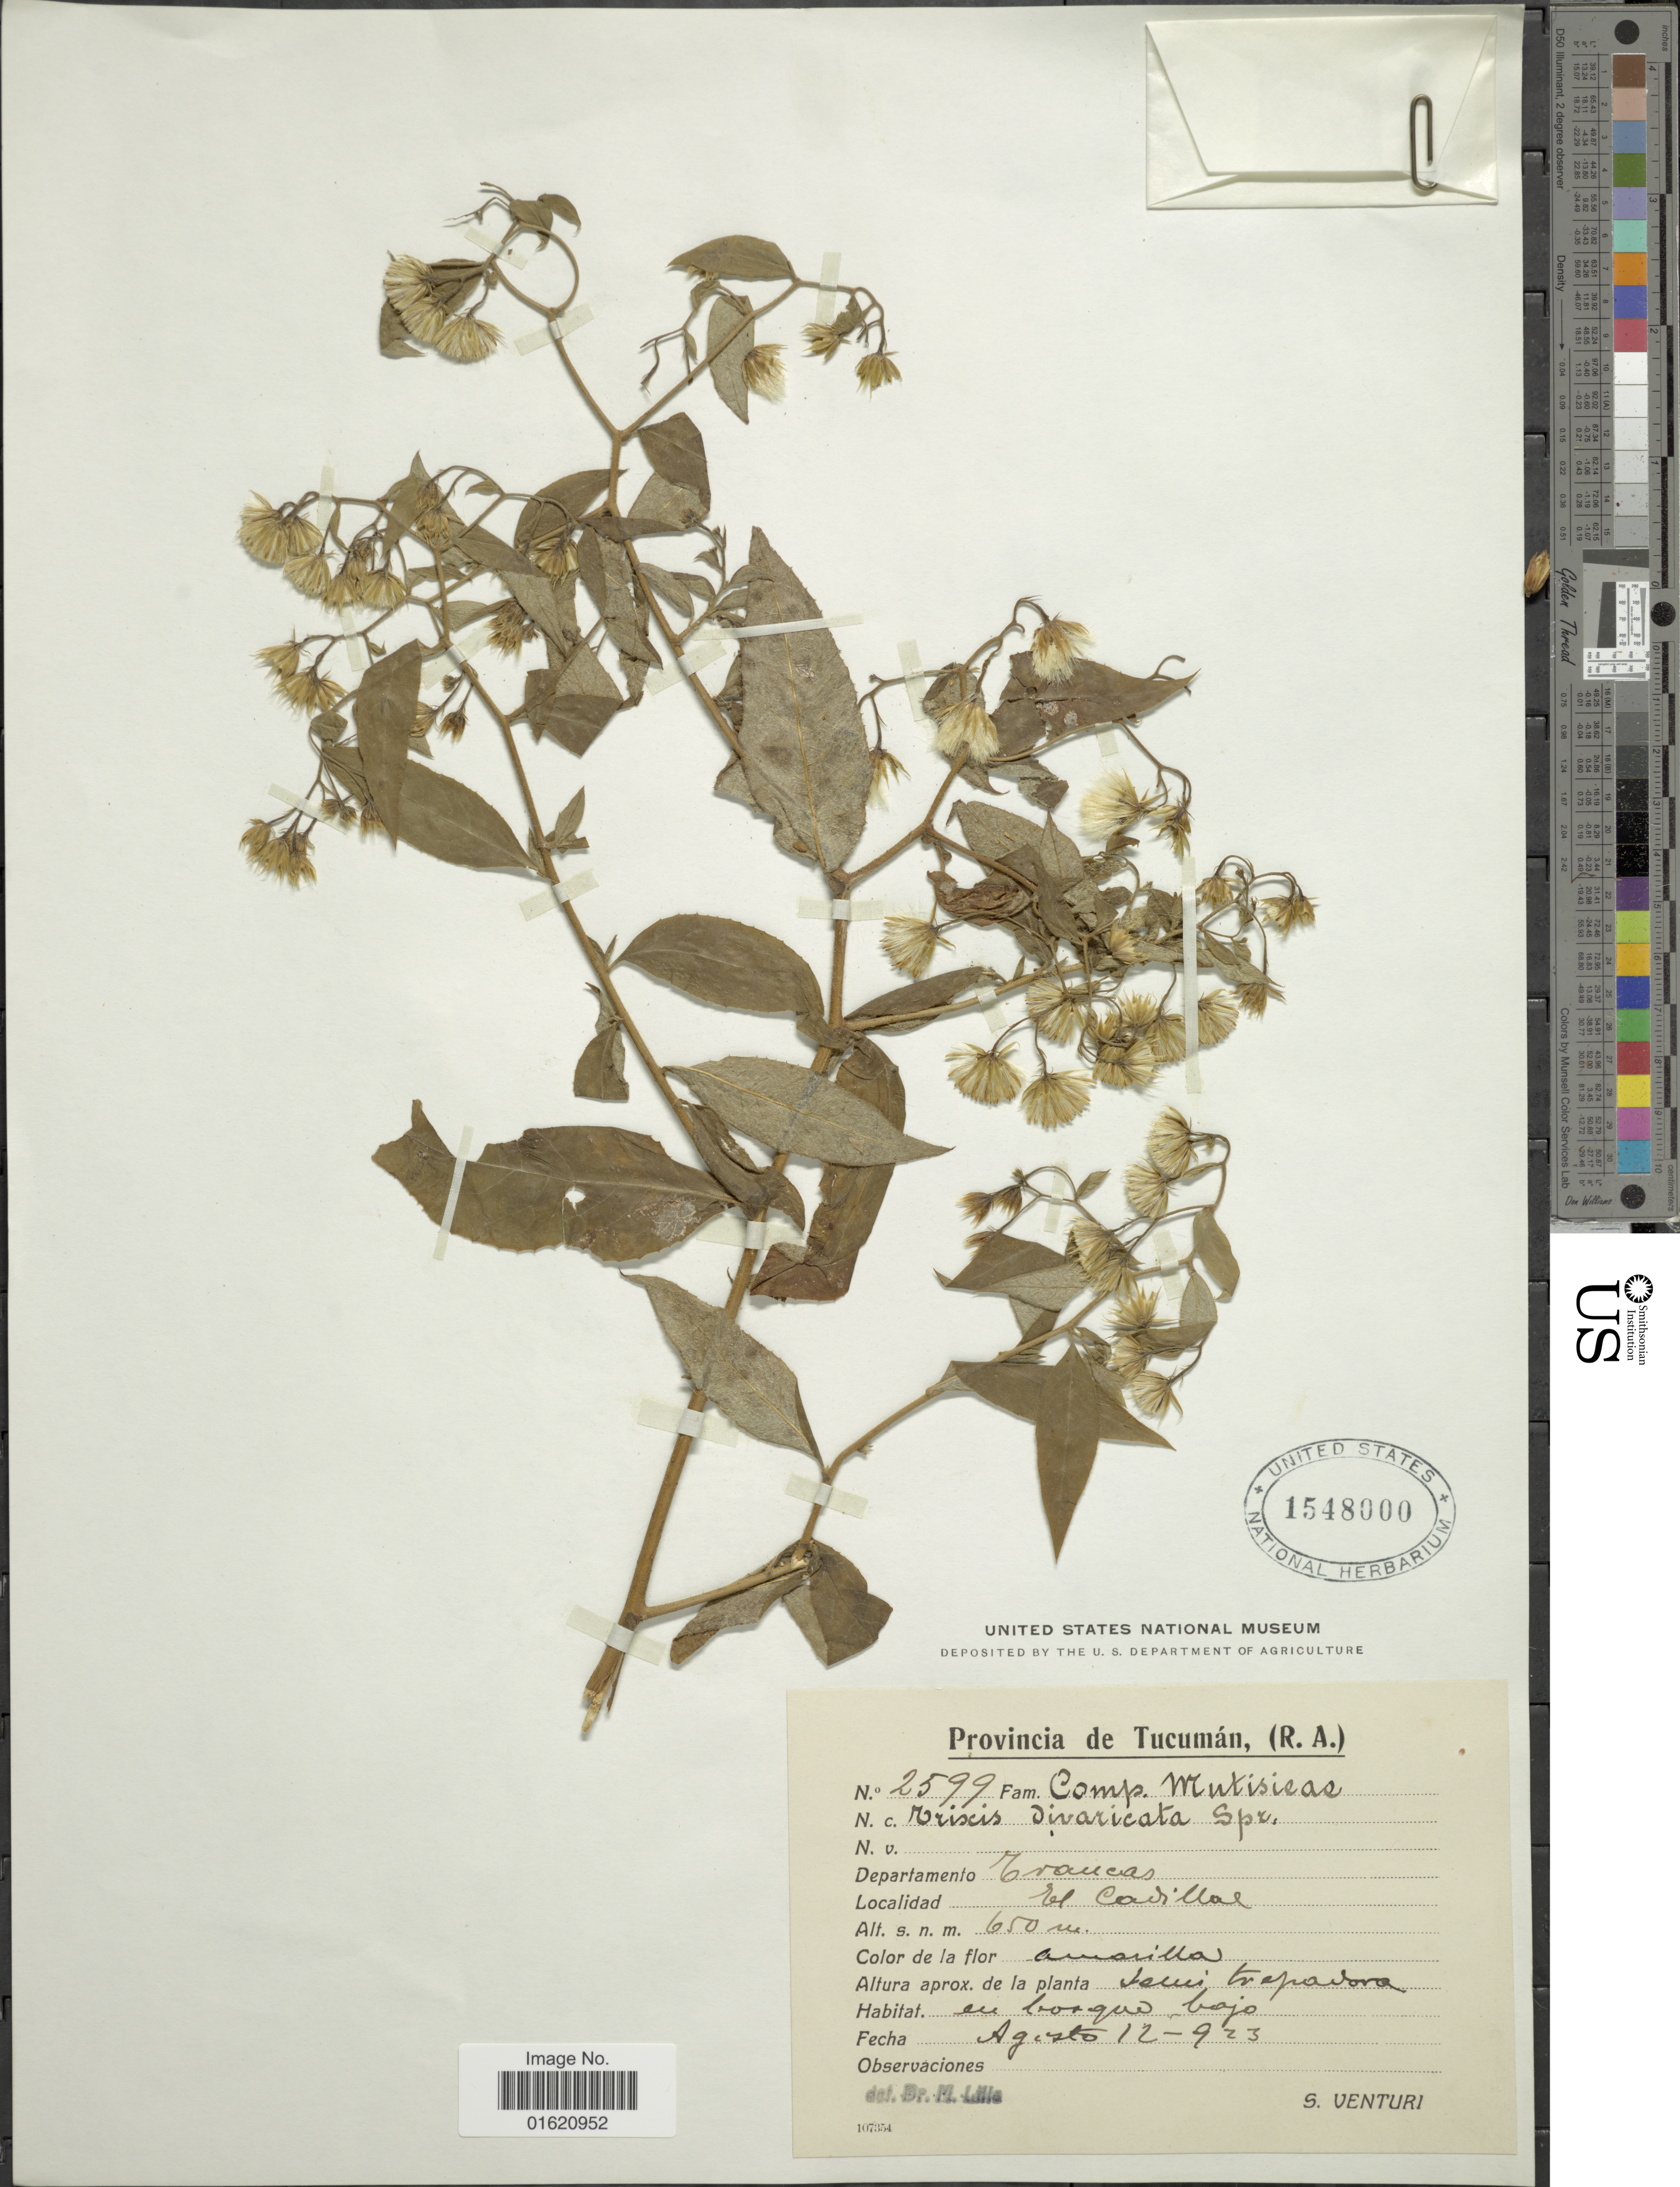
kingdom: Plantae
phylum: Tracheophyta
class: Magnoliopsida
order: Asterales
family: Asteraceae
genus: Trixis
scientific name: Trixis antimenorrhoea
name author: (Schrank) Mart. ex Kuntze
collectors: S. Venturi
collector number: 2599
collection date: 1923-08-12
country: Argentina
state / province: Tucumán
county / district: Trancas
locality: El Cadillae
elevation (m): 650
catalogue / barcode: US 1548000